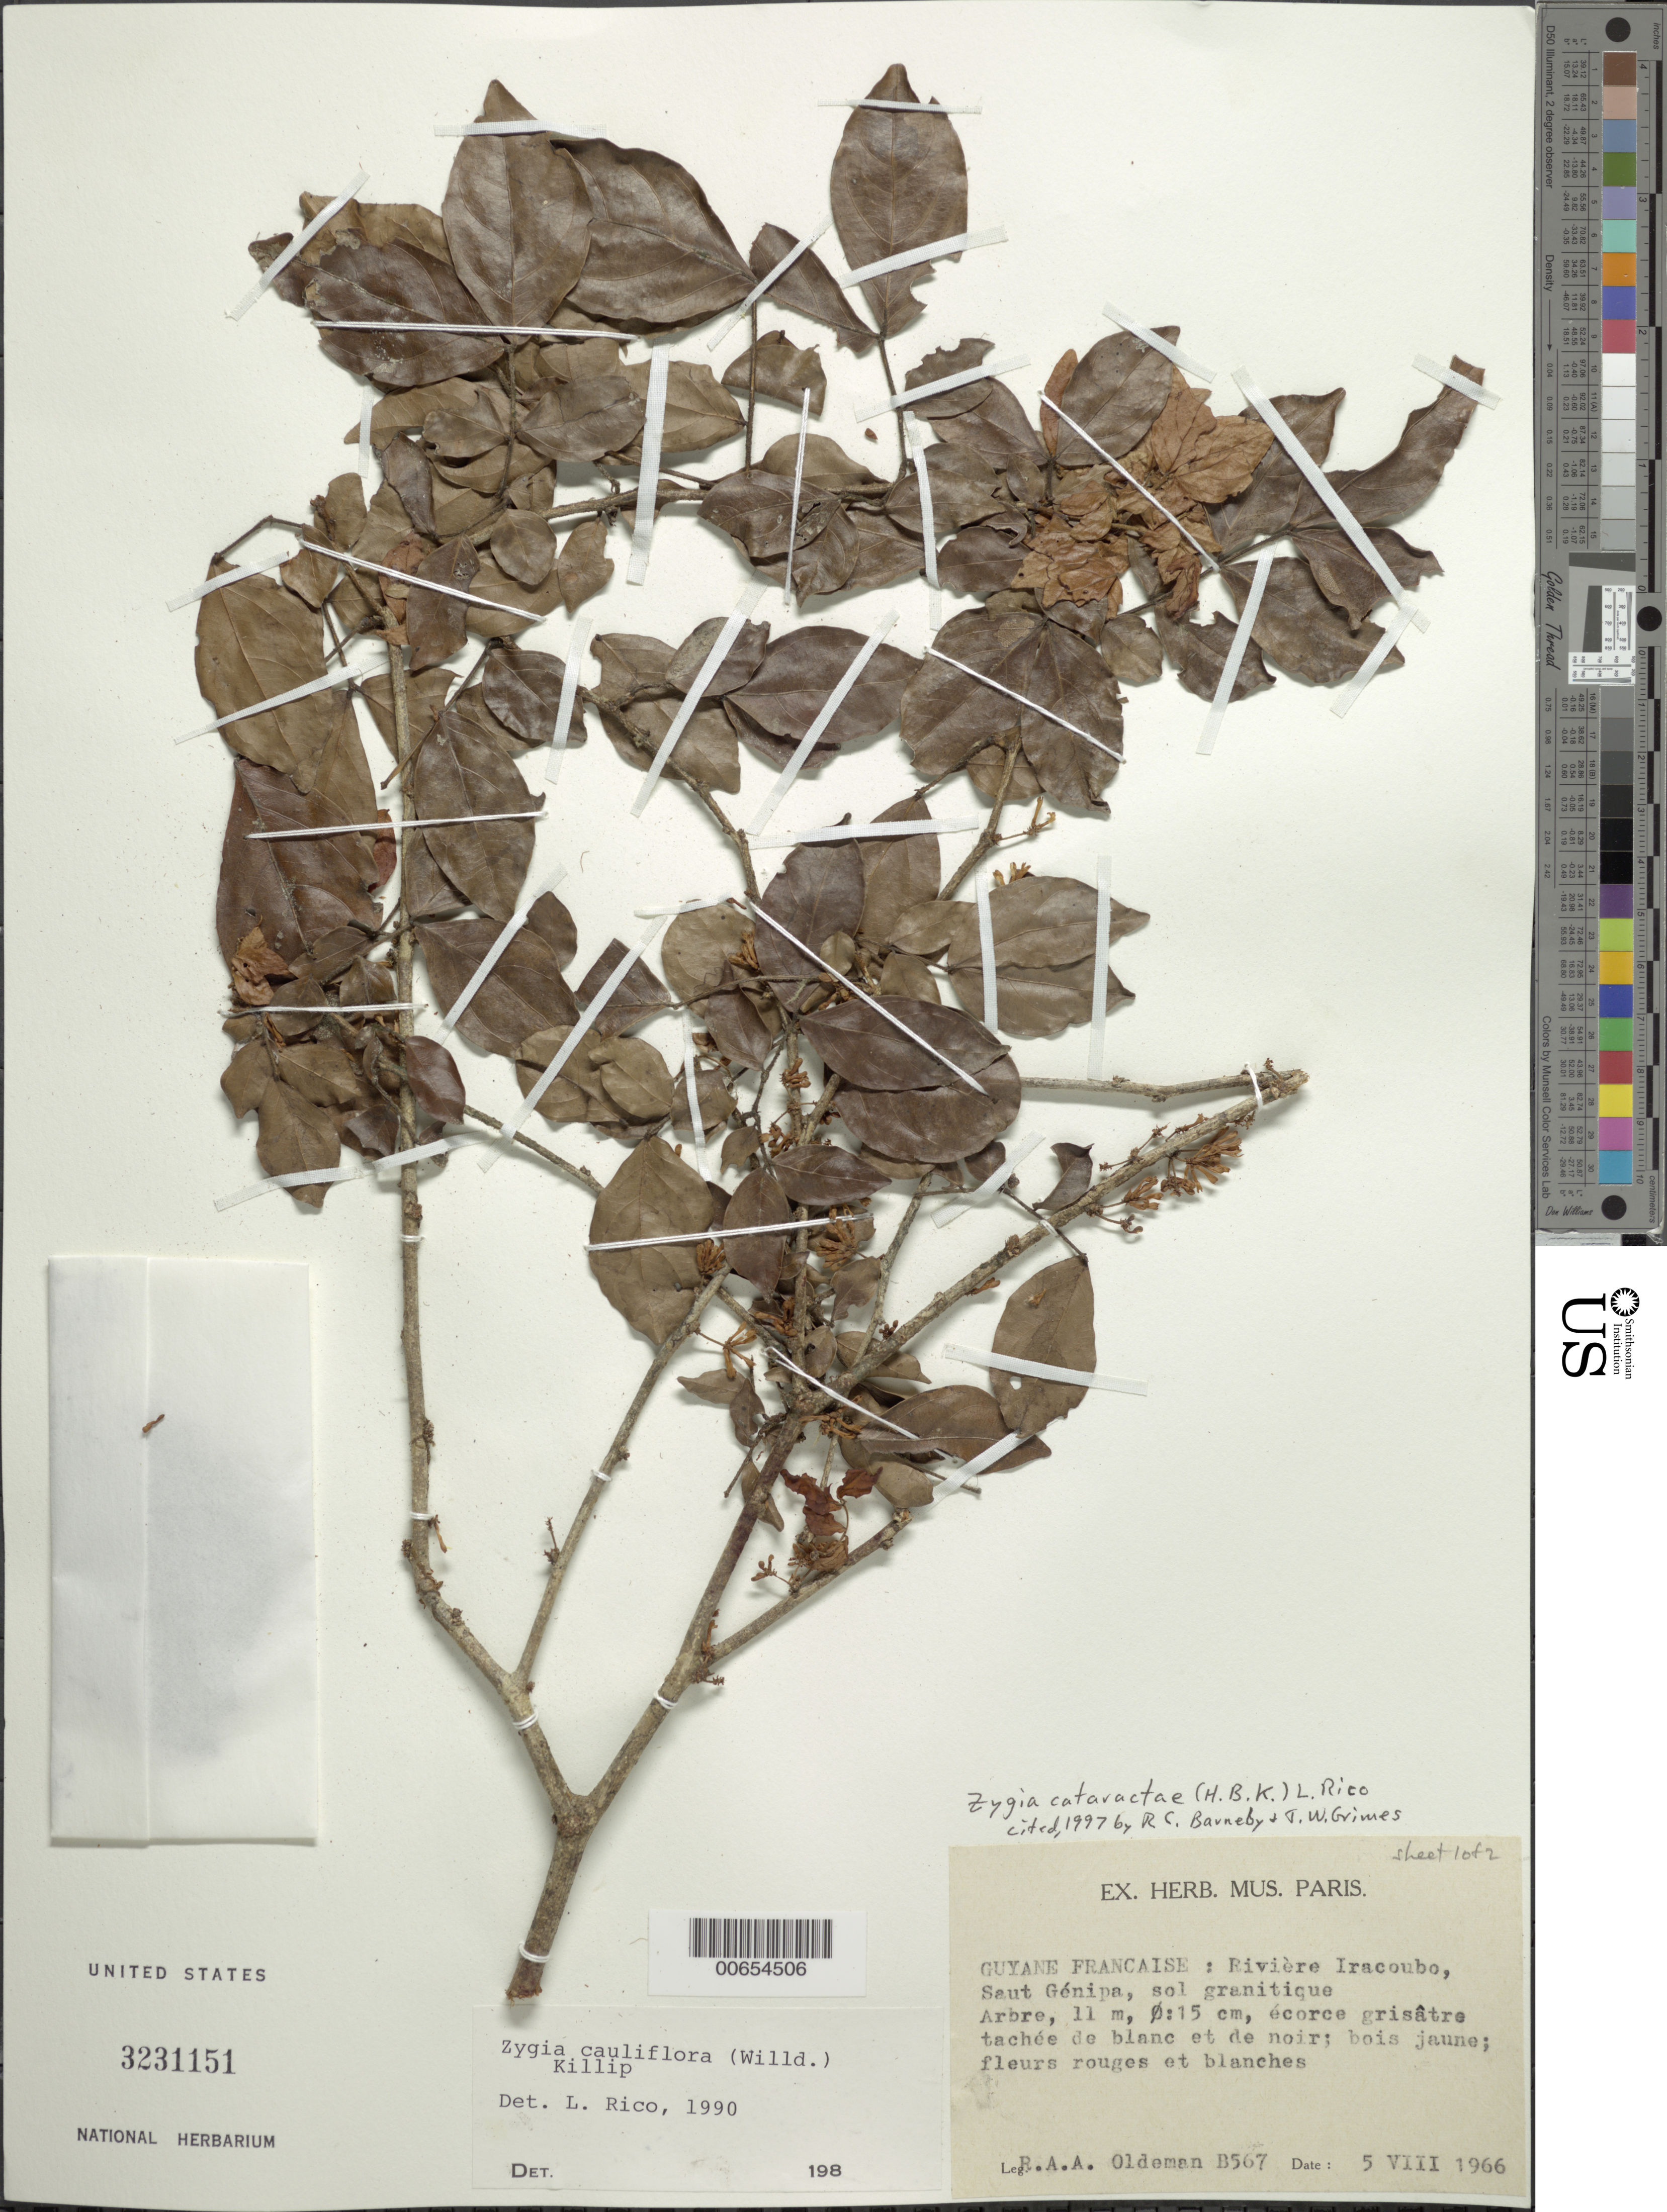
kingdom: Plantae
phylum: Tracheophyta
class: Magnoliopsida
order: Fabales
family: Fabaceae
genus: Zygia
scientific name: Zygia cataractae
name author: (Kunth) L. Rico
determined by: Barneby, R. C.; Grimes, J. W.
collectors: R. Oldeman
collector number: B 567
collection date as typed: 5-Aug-66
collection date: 1966-08-05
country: French Guiana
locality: Rivière Iracoubo, Saut Génipa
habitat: Granitic soil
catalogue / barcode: US 3231151